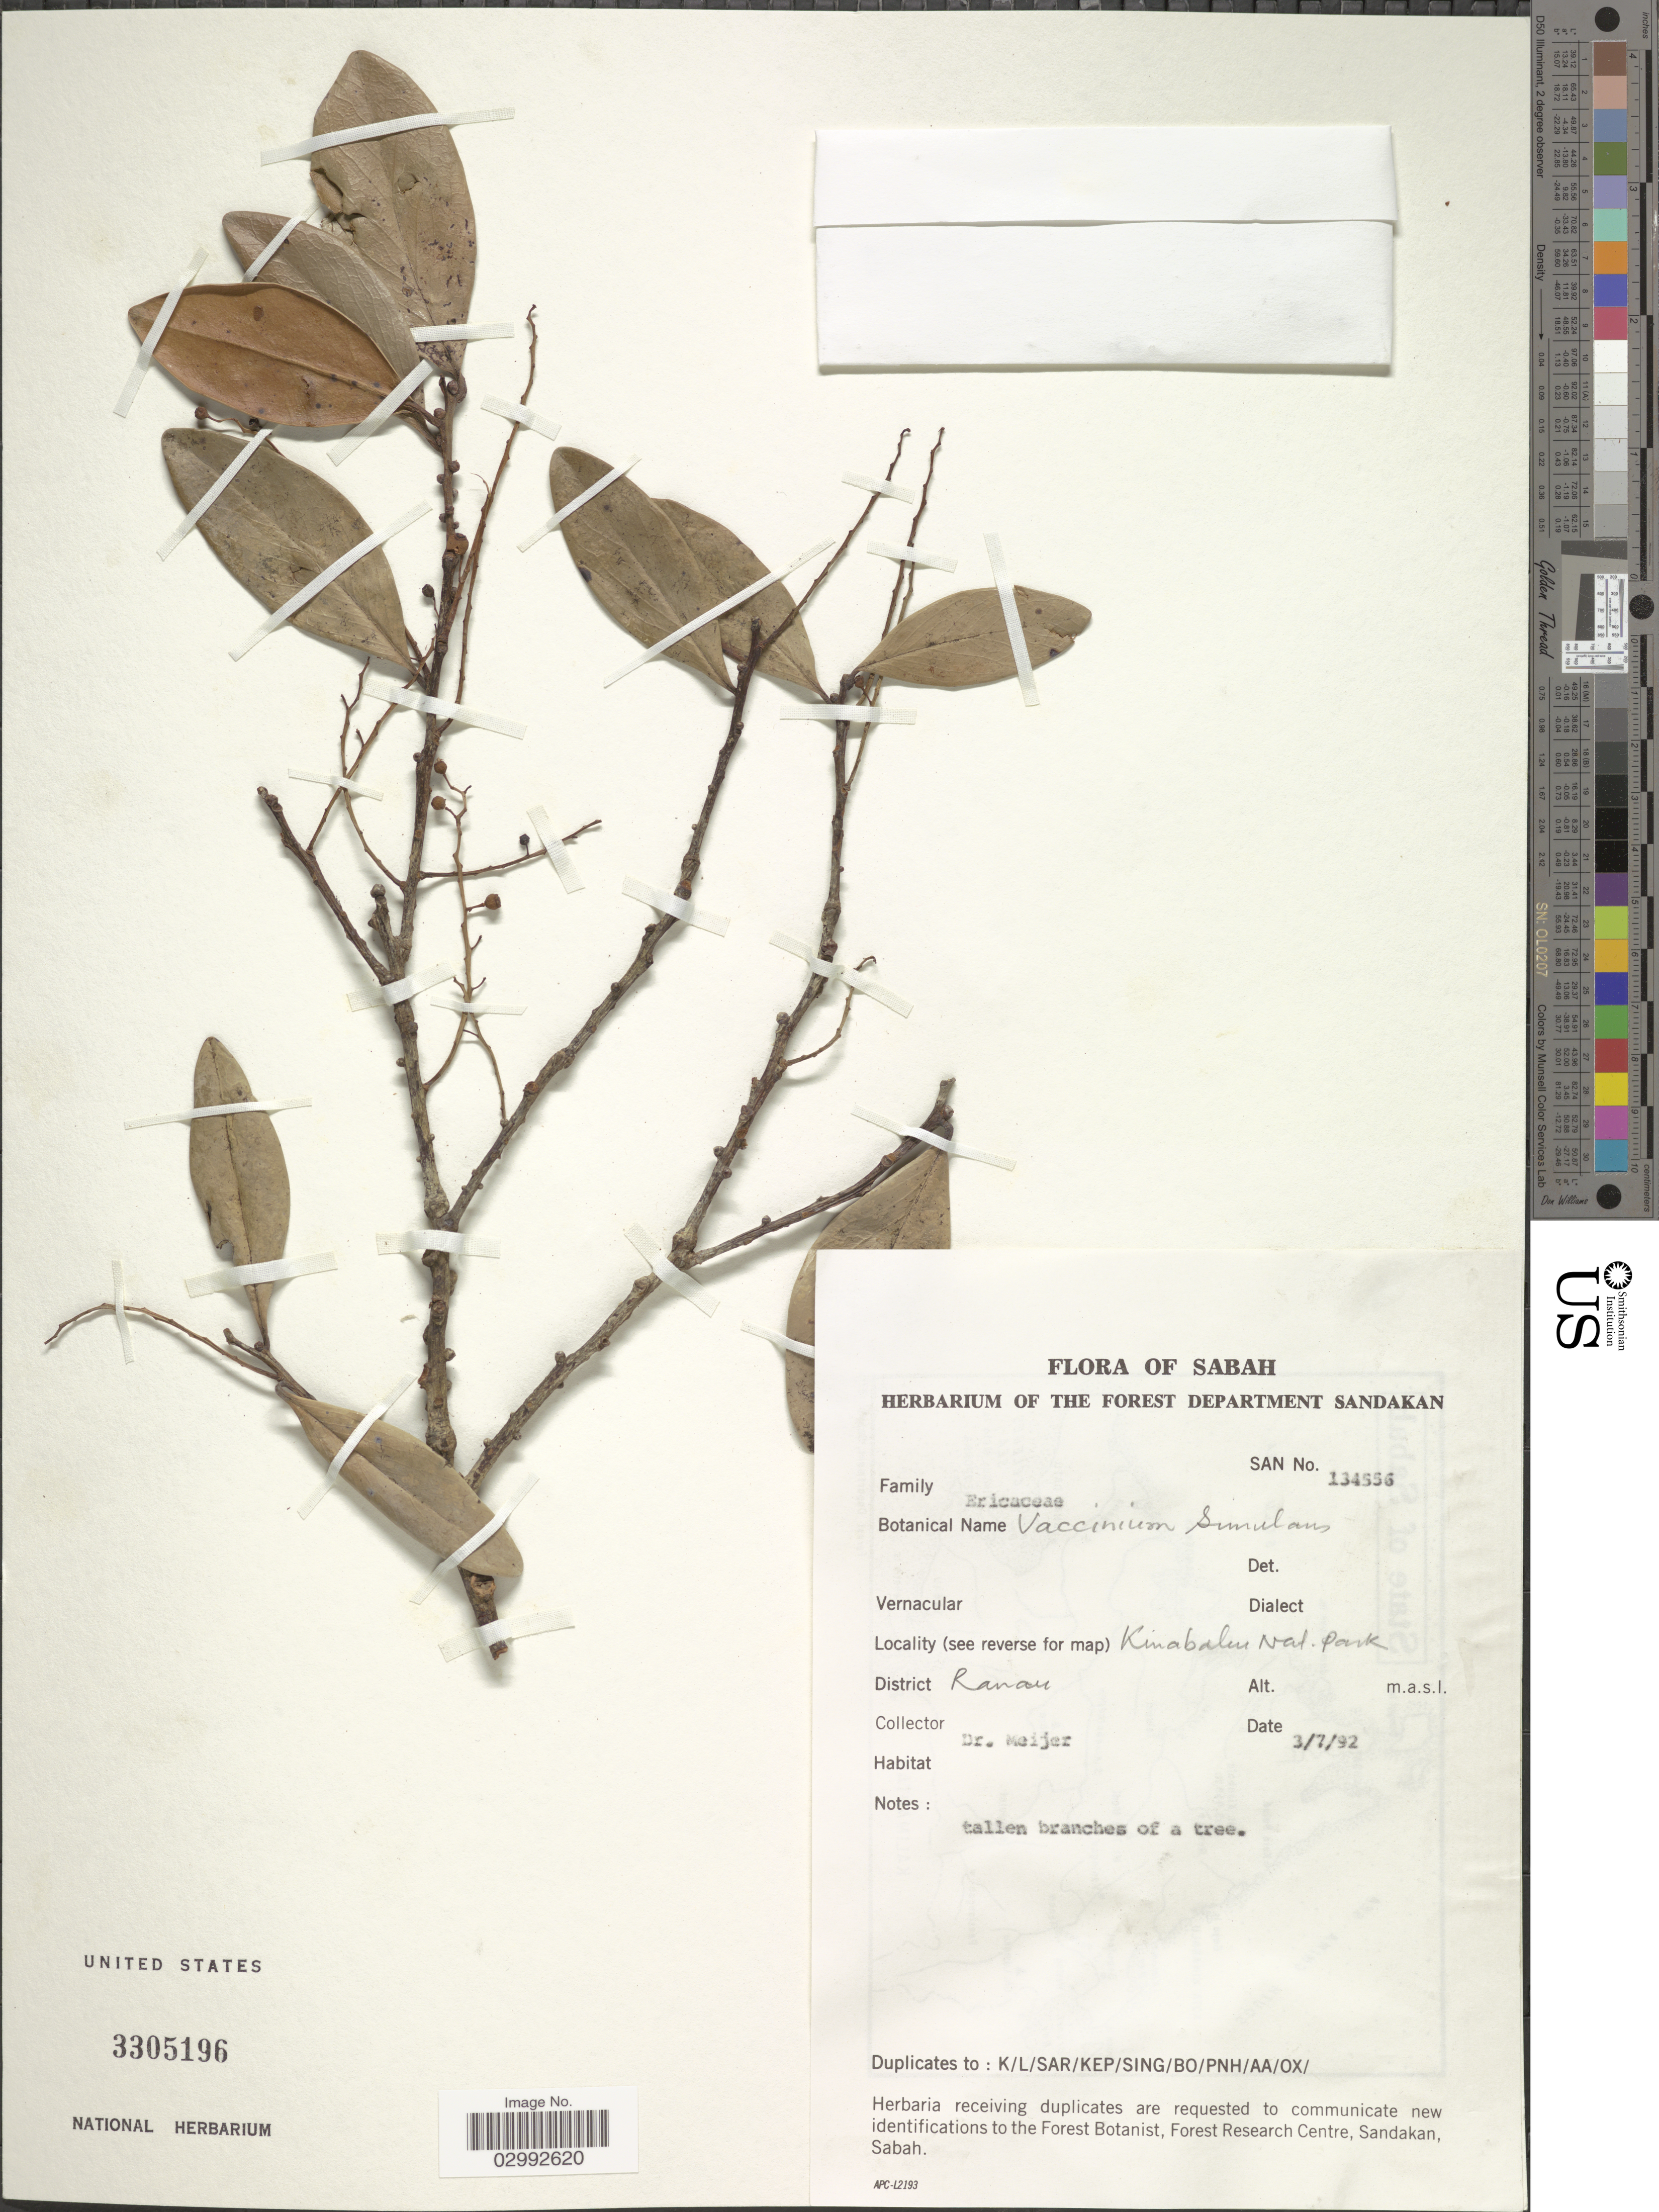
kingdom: Plantae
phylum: Tracheophyta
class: Magnoliopsida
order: Ericales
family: Ericaceae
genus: Vaccinium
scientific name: Vaccinium simulans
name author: Sleumer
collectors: -- Meijer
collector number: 134556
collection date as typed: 3/7/92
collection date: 1992-07-03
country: Malaysia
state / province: Sabah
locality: District Ranau, Kinabalu Nat. Park.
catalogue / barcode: US 3305196